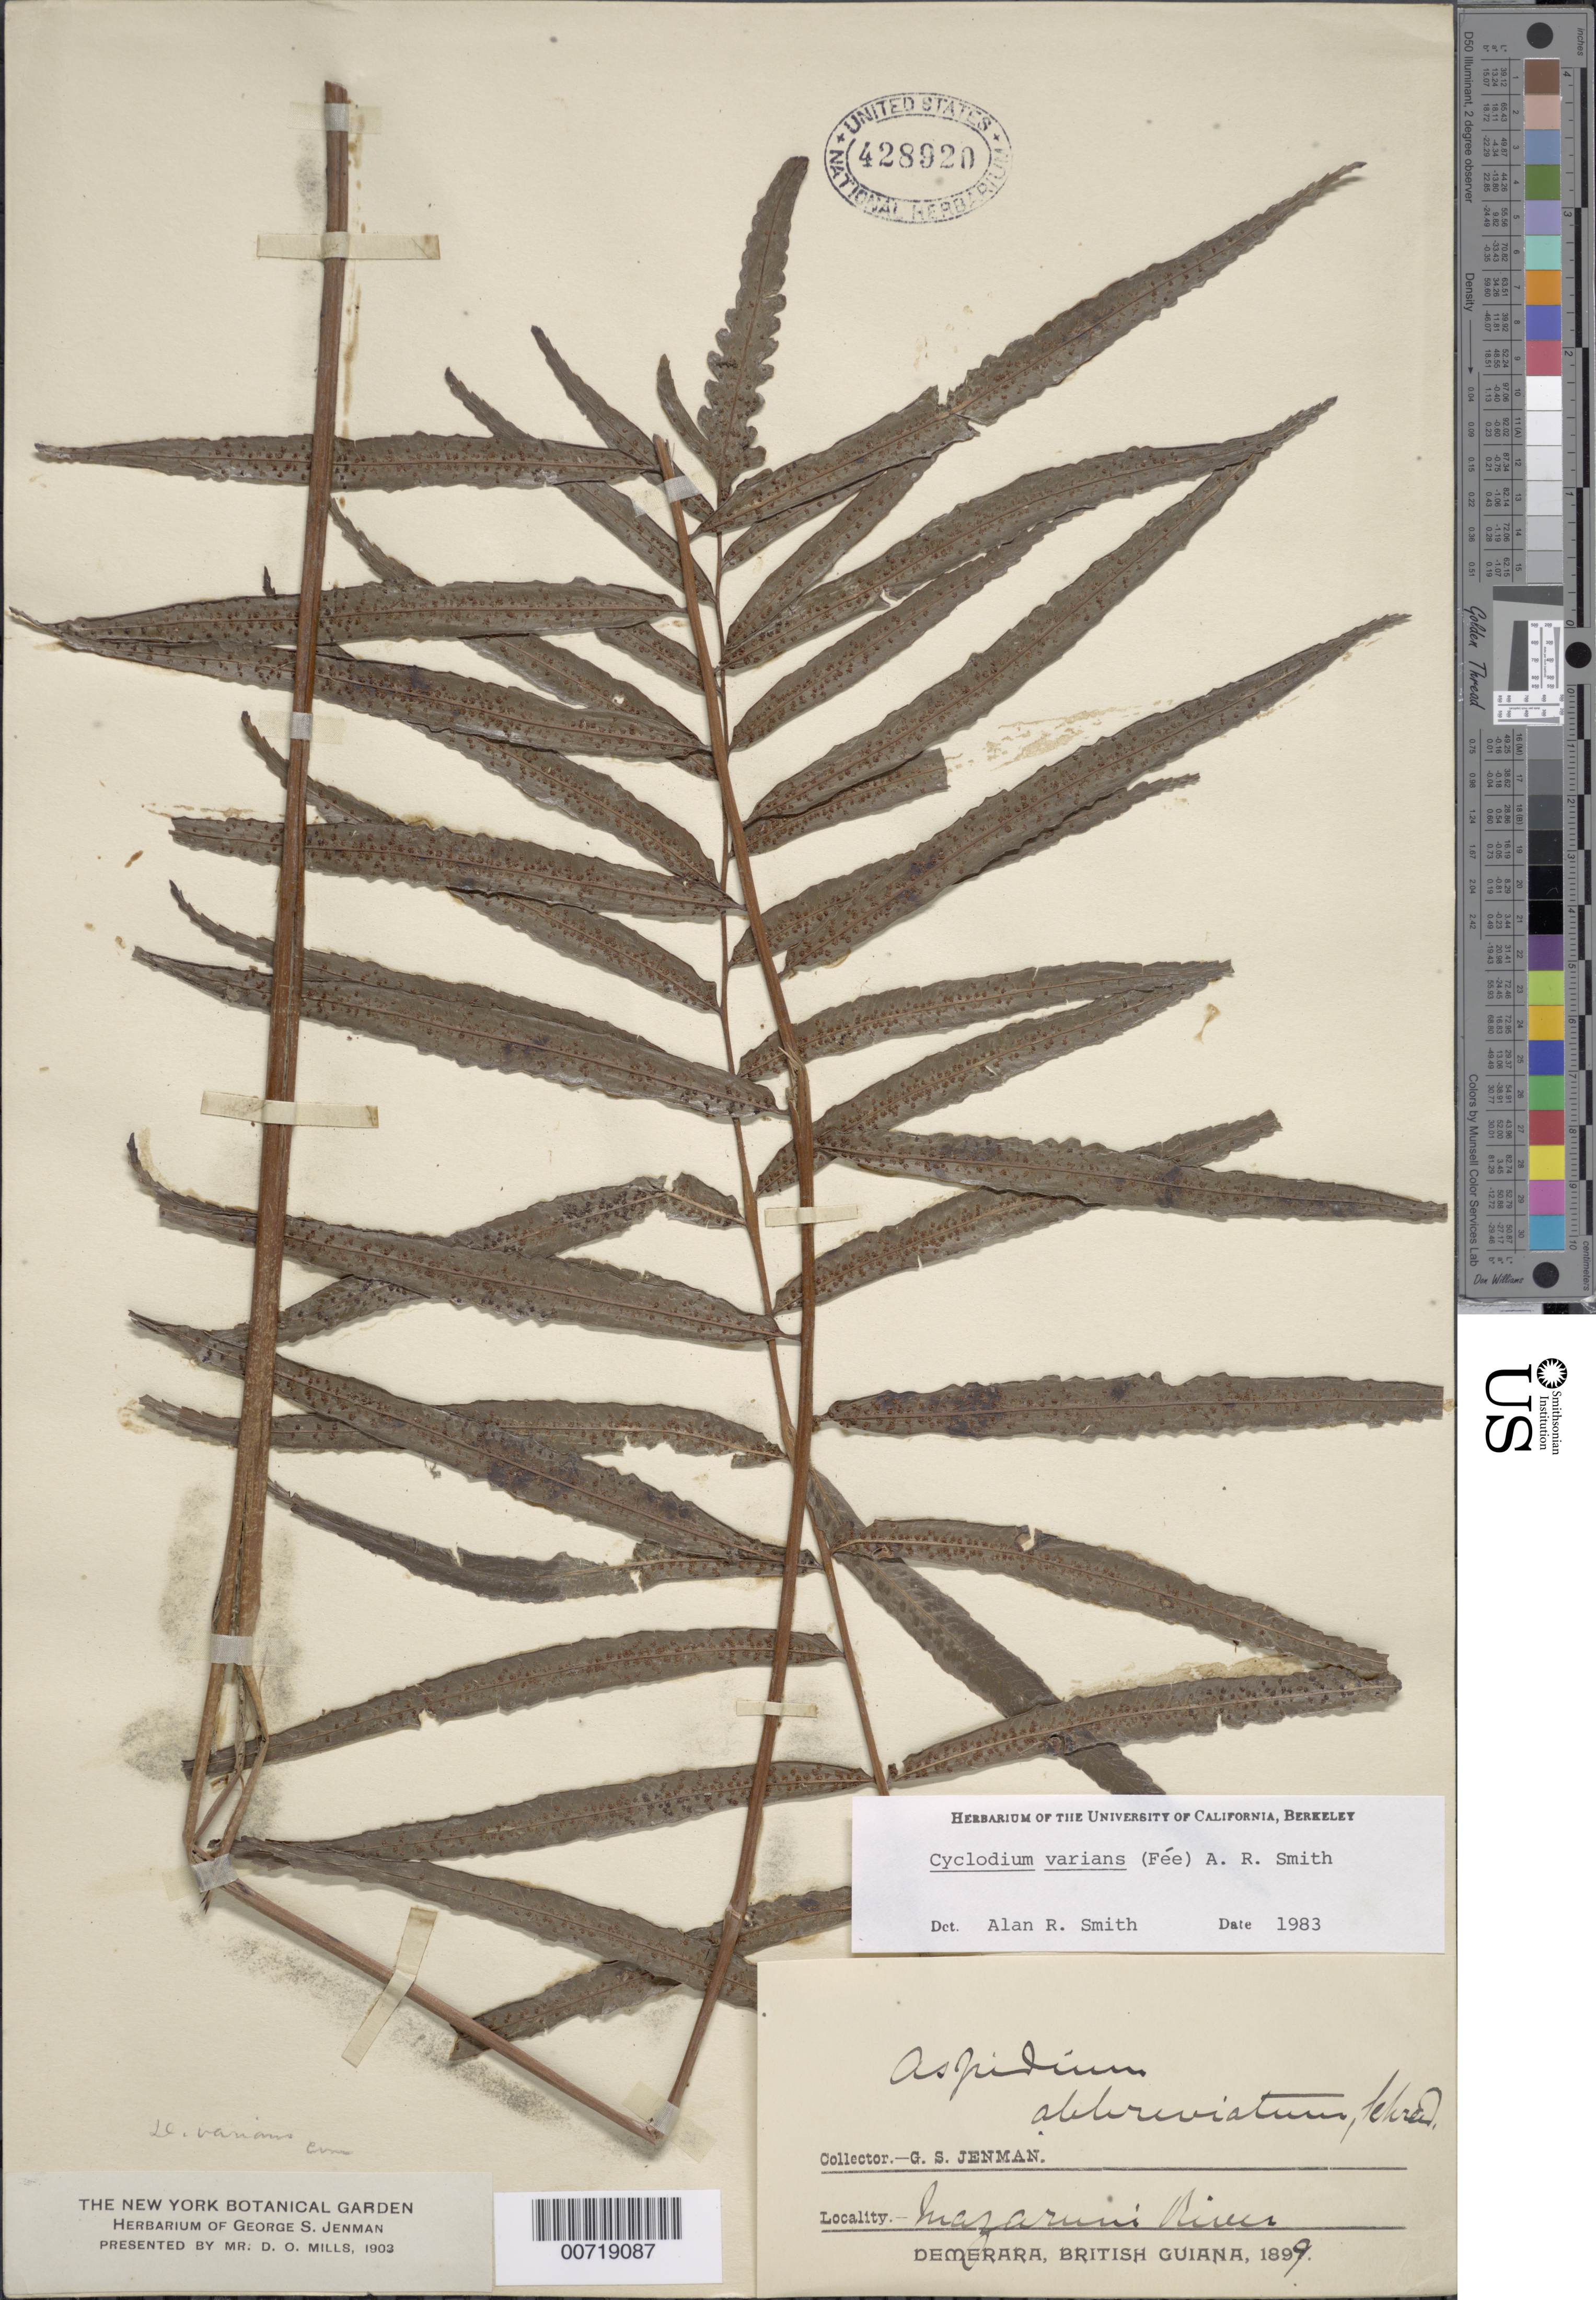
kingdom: Plantae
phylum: Tracheophyta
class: Polypodiopsida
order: Polypodiales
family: Dryopteridaceae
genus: Cyclodium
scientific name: Cyclodium varians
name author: (Fée) A.R. Sm.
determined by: Smith, Alan R., (UC)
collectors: G. S. Jenman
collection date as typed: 1899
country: Guyana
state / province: Cuyuni-Mazaruni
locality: Mazaruni R., Demerara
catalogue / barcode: US 428920